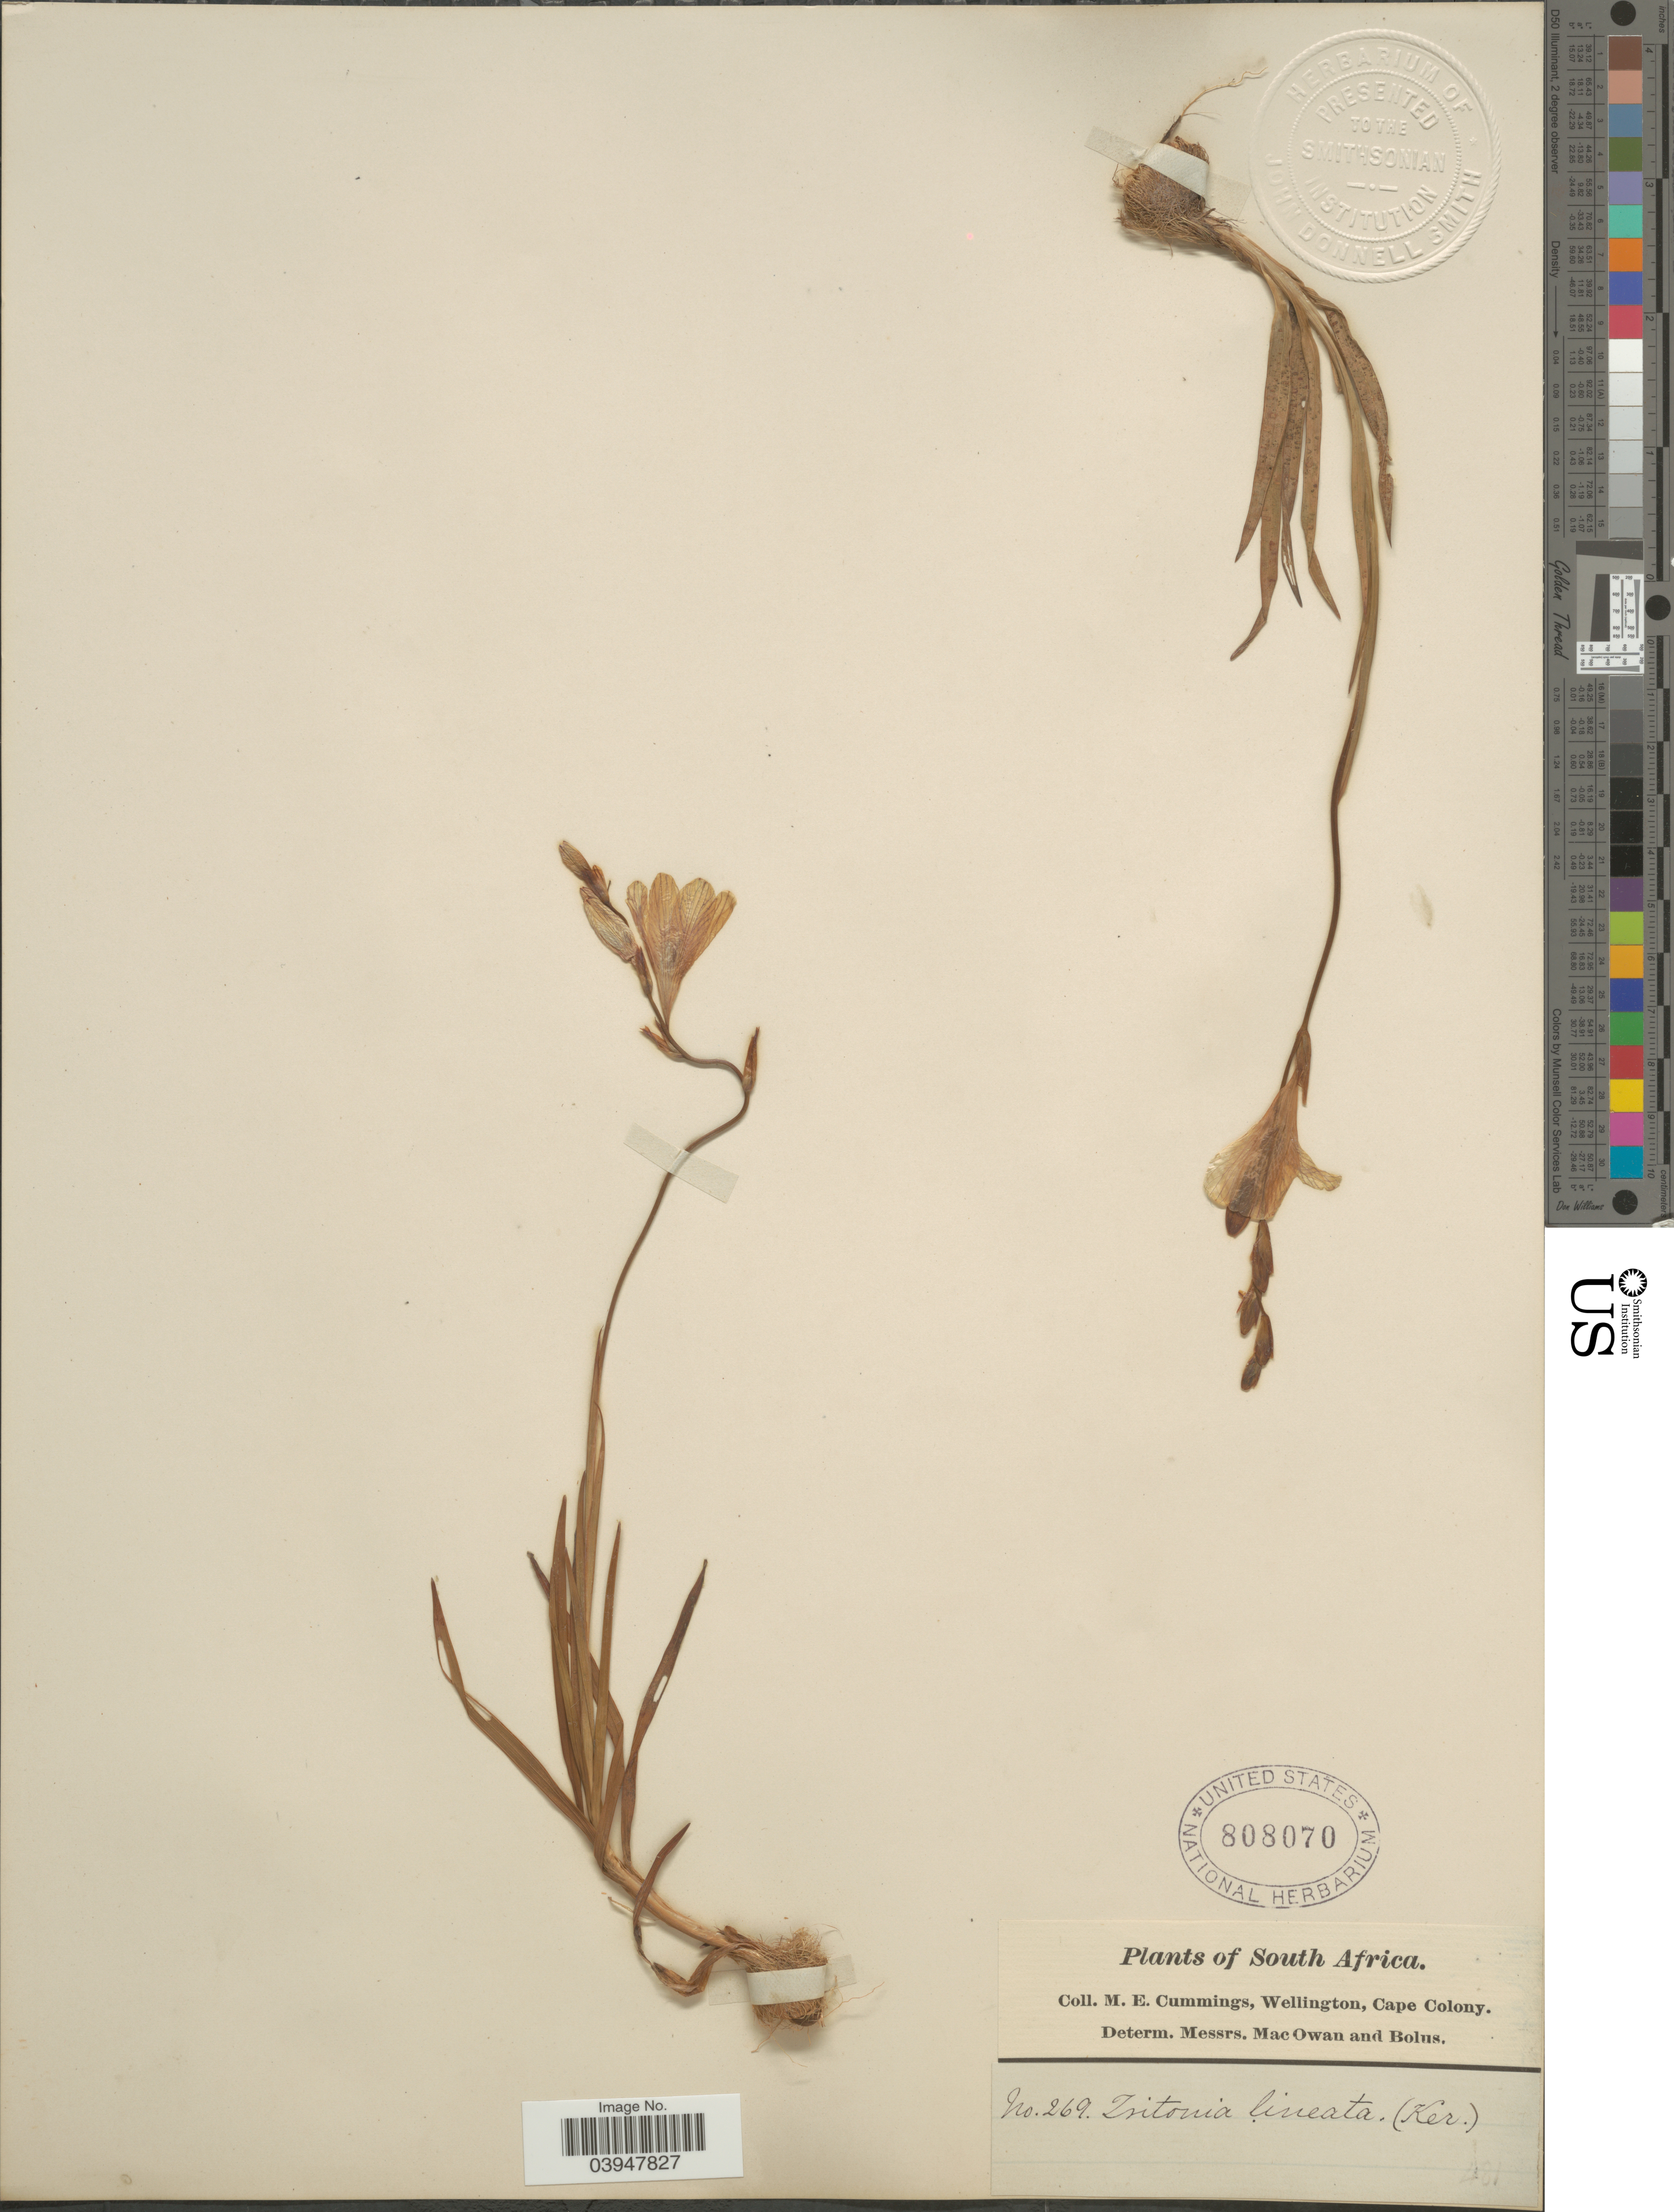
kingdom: Plantae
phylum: Tracheophyta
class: Liliopsida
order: Asparagales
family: Iridaceae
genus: Tritonia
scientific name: Tritonia lineata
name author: (Salisb.) Ker Gawl.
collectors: M. E. Cummings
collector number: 269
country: South Africa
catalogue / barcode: US 808070